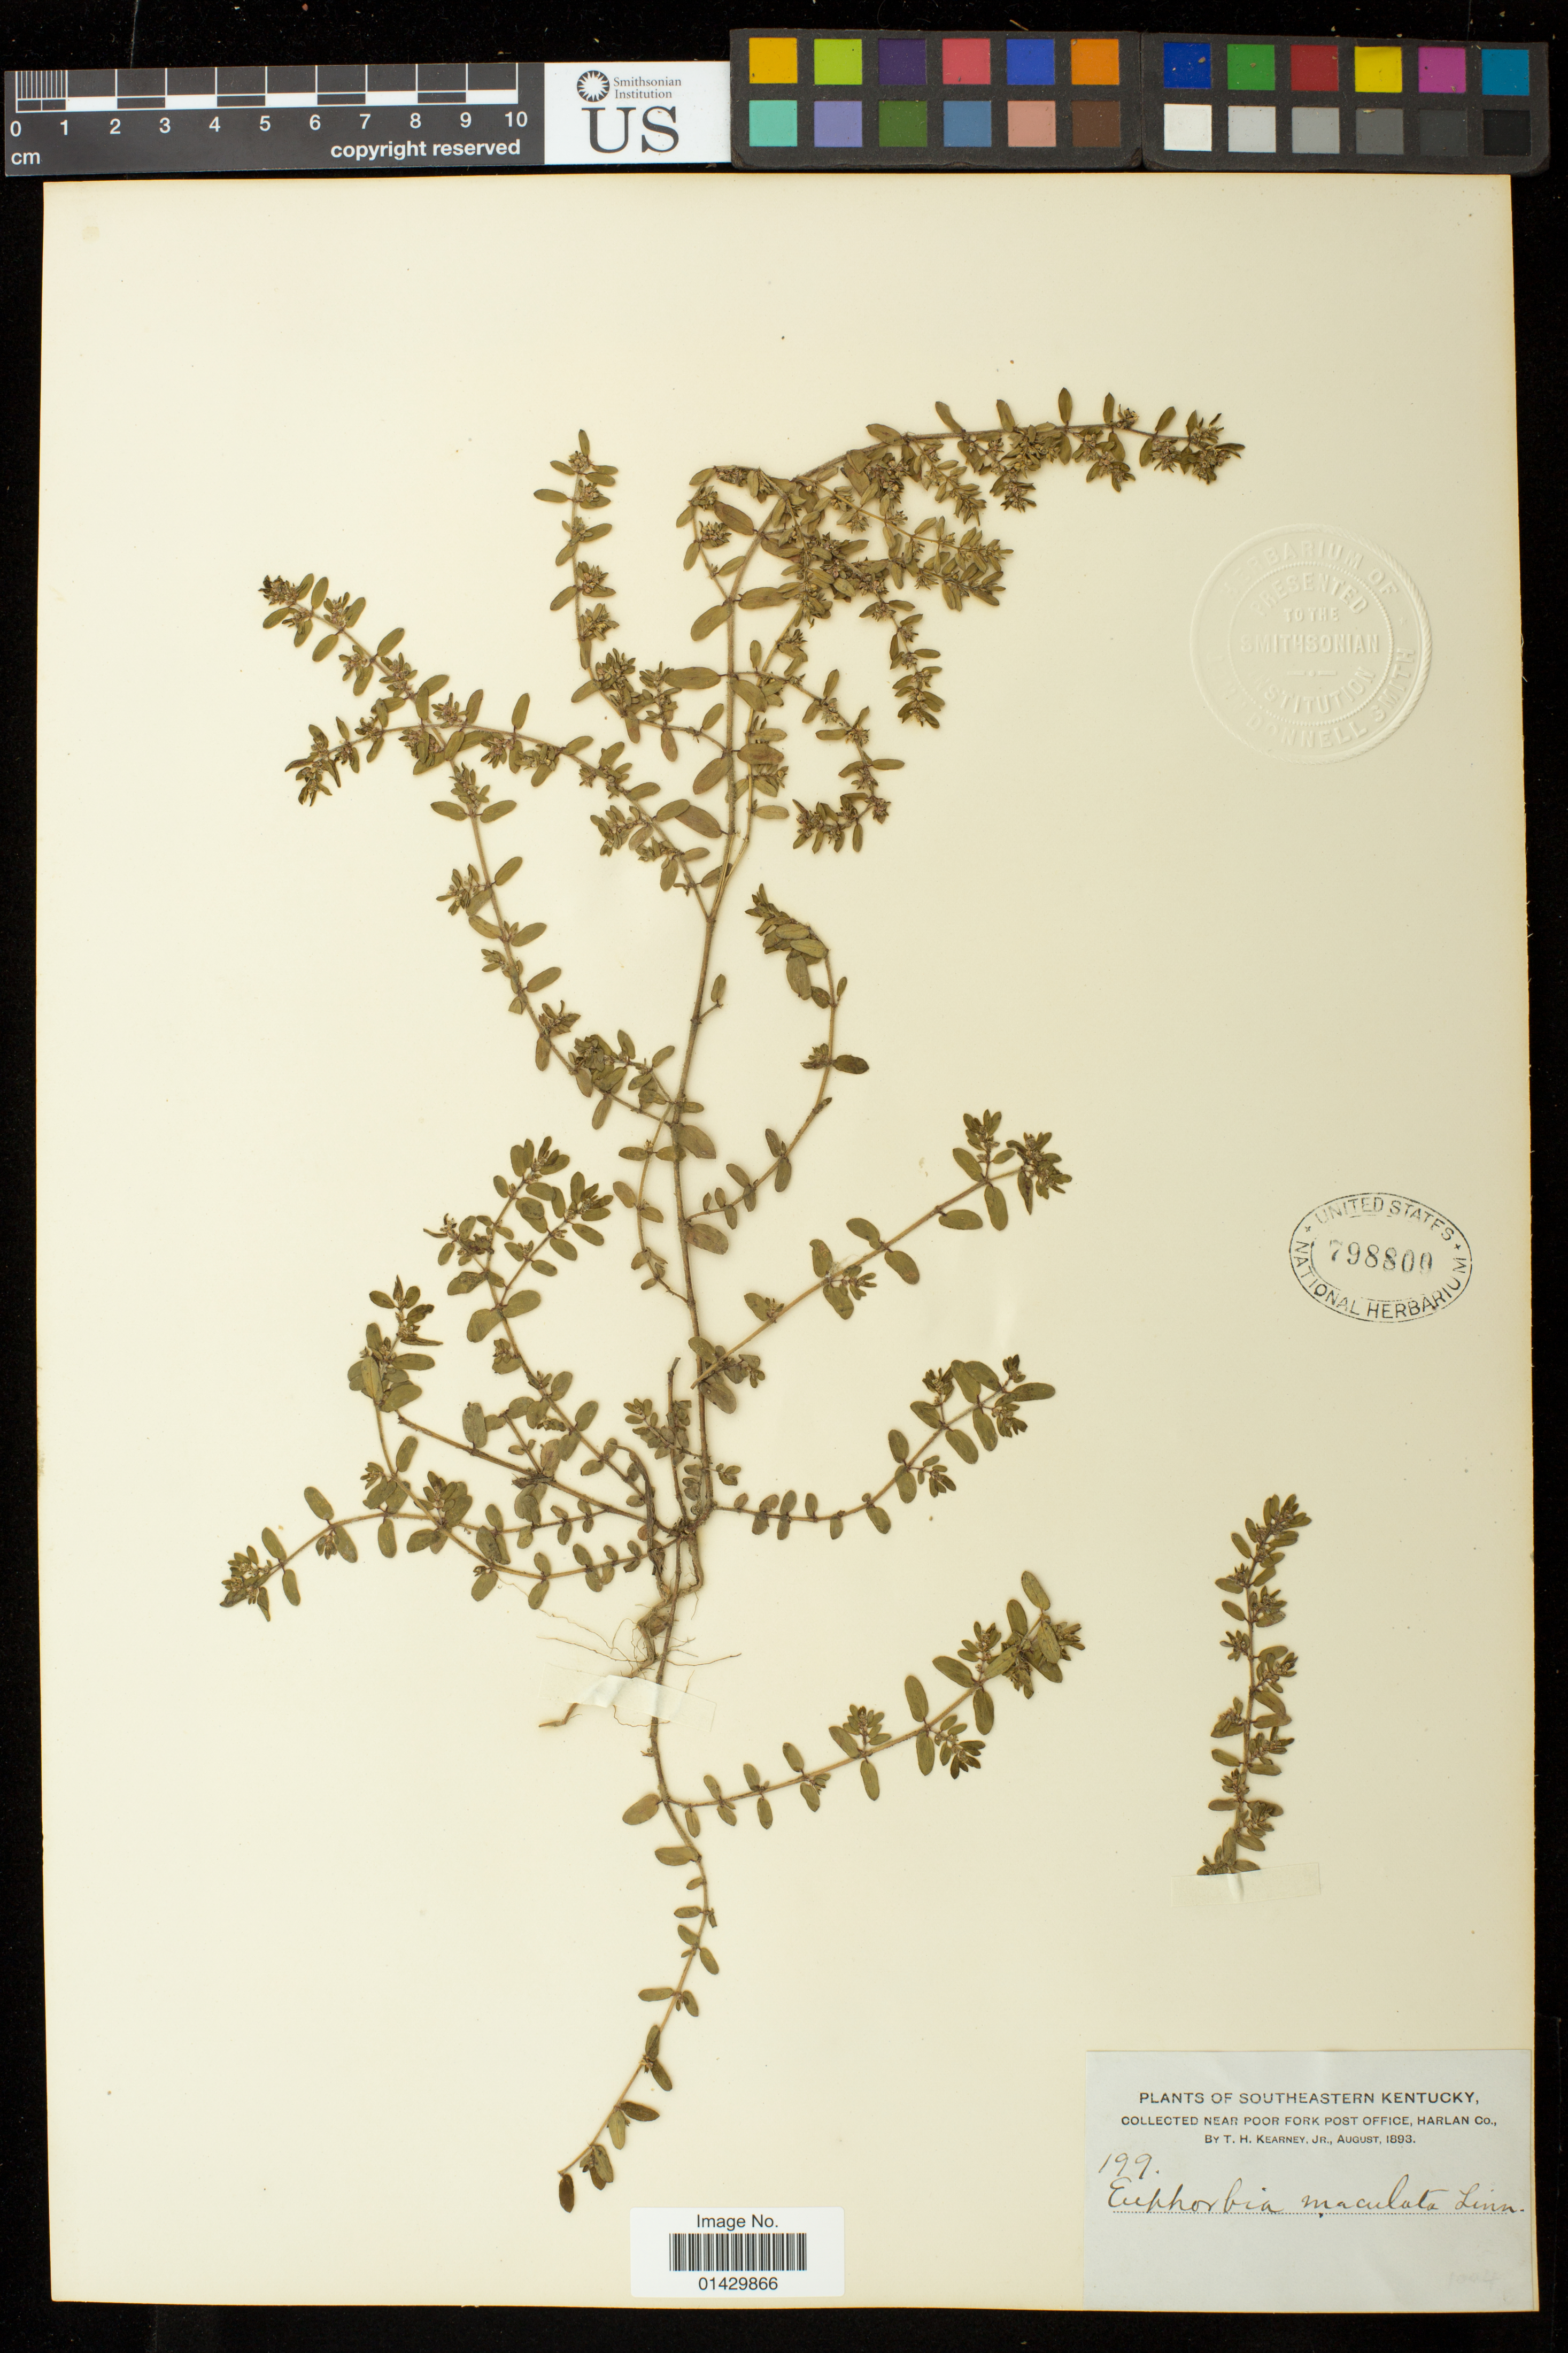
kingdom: Plantae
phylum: Tracheophyta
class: Magnoliopsida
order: Malpighiales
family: Euphorbiaceae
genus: Euphorbia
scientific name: Euphorbia maculata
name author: L.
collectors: T. H. Kearney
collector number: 199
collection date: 1893-08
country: United States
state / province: Kentucky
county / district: Harlan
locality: Near Poor Fork Post Office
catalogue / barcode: US 798800